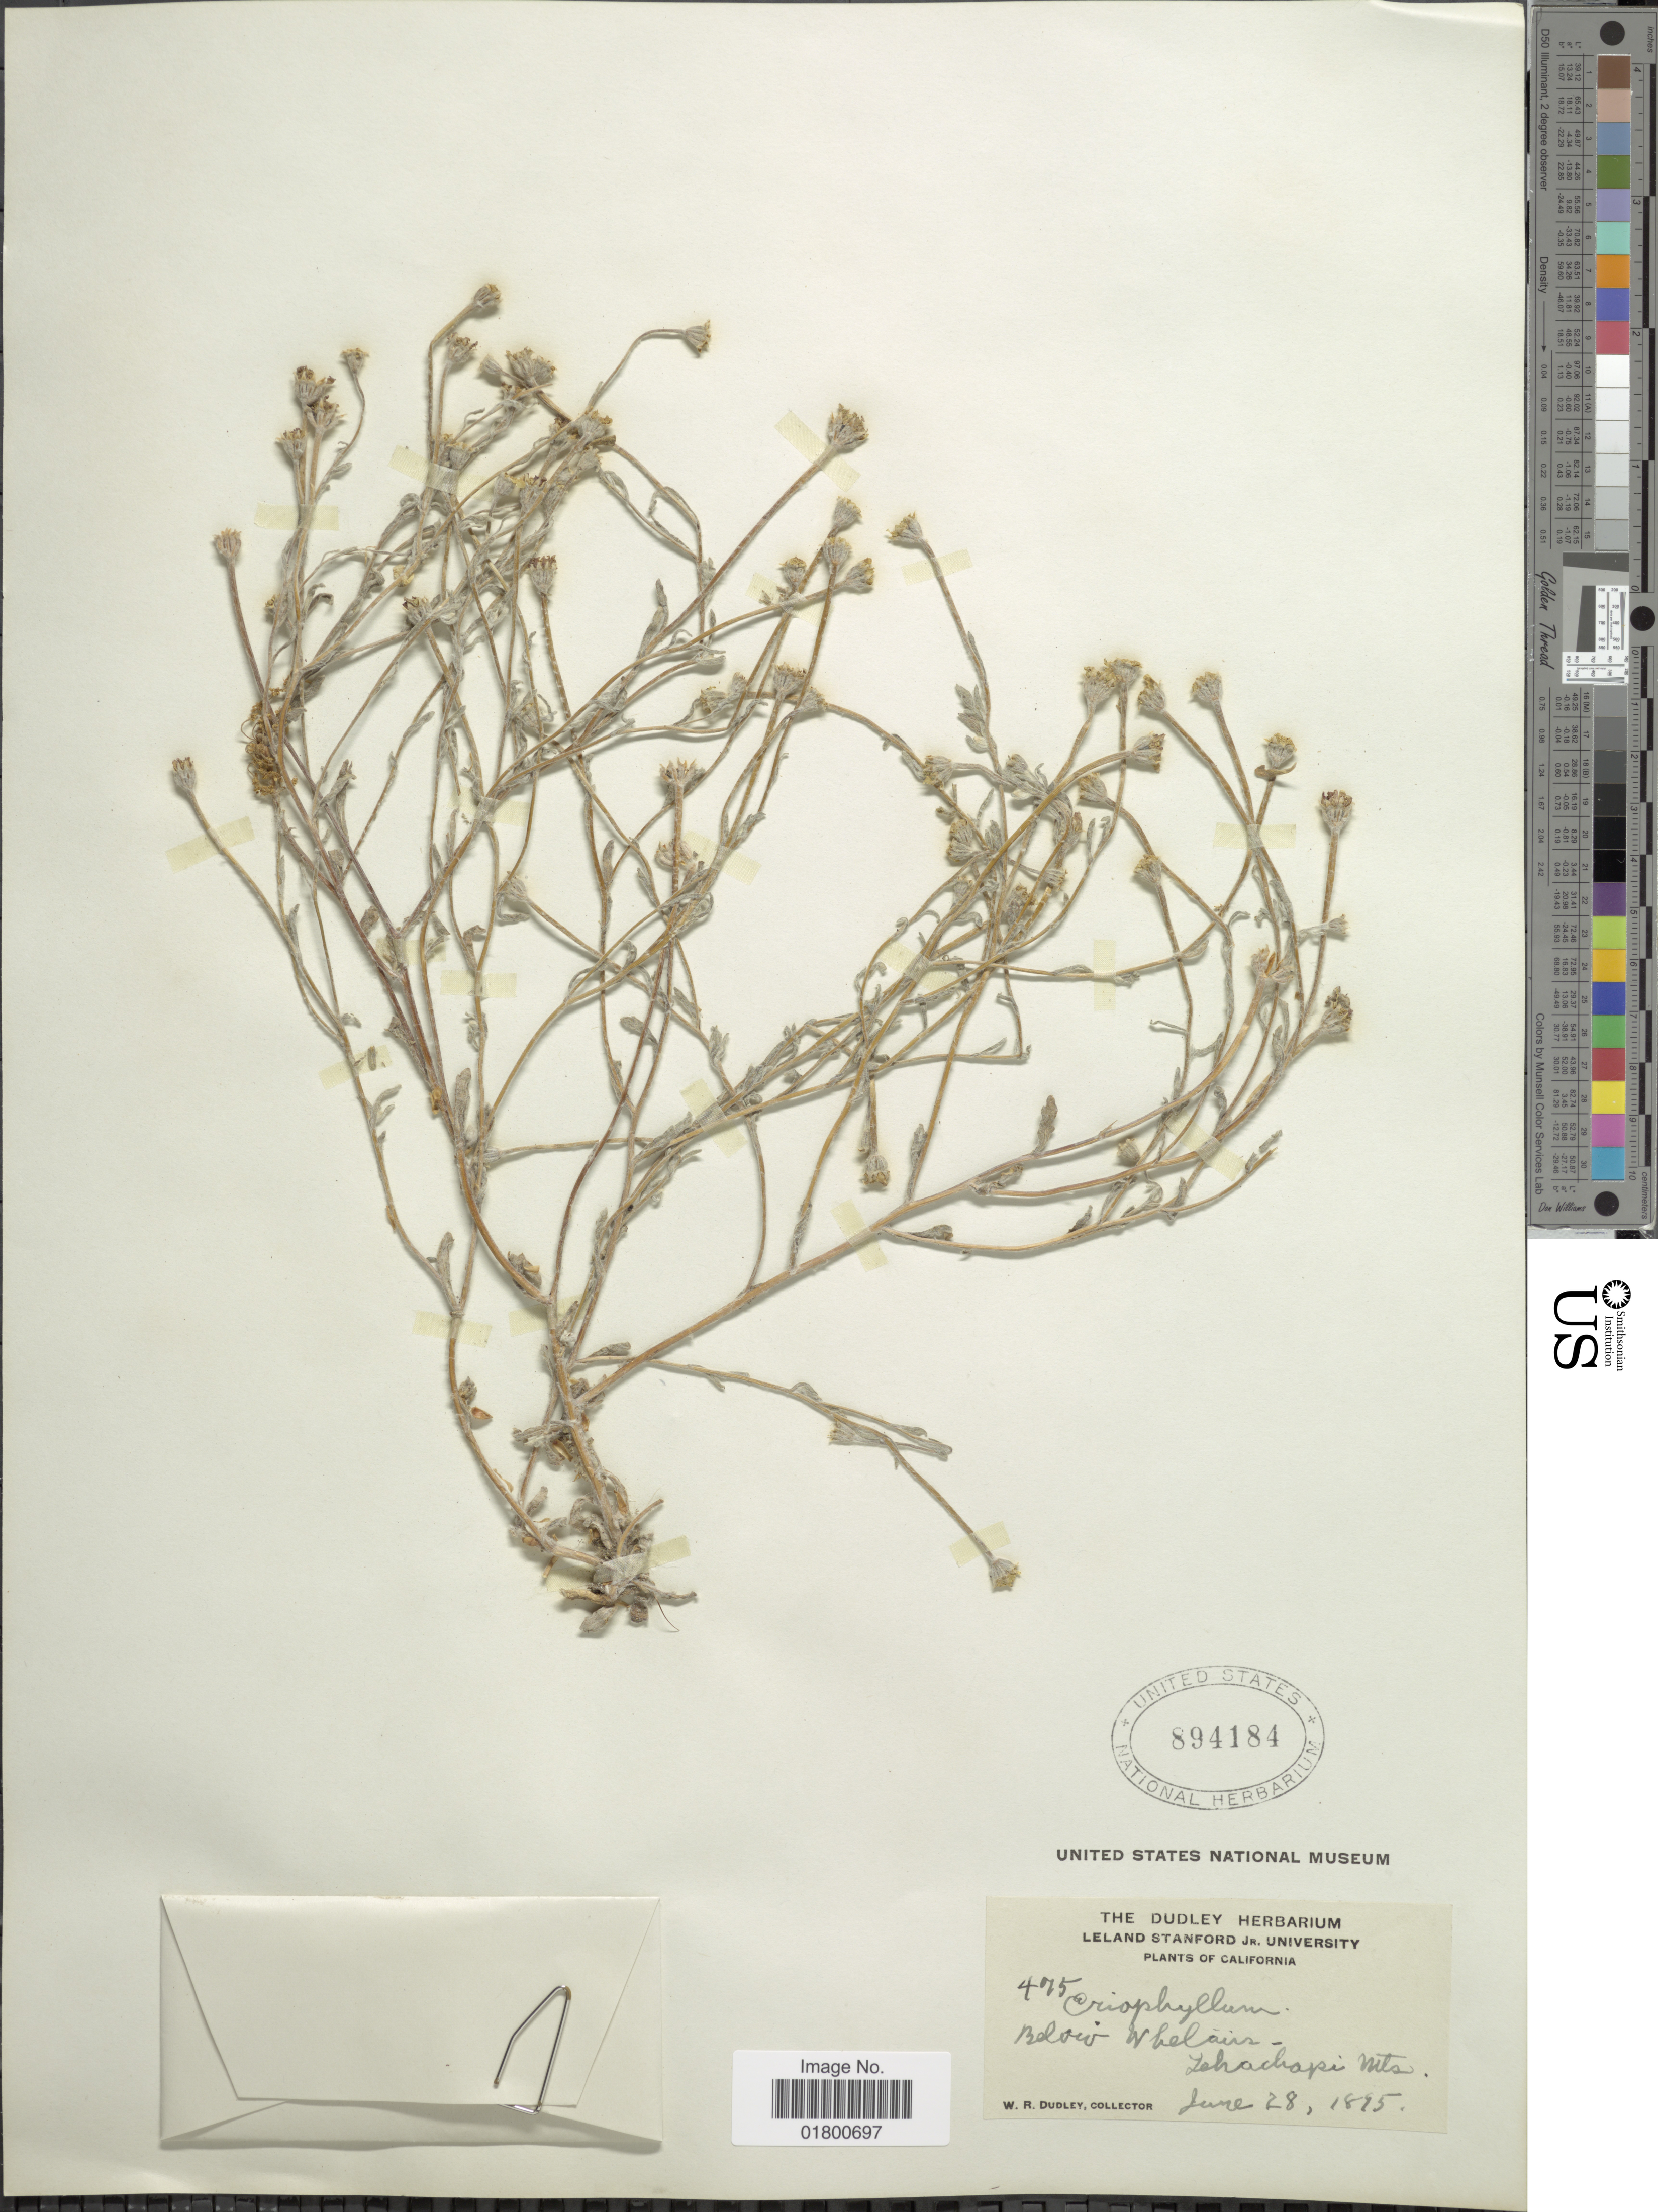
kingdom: Plantae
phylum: Tracheophyta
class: Magnoliopsida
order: Asterales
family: Asteraceae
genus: Eriophyllum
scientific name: Eriophyllum sp.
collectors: W. Dudley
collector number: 475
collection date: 1895-06-28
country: United States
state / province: California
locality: Below Whelans, Tehachapi Mts.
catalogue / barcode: US 894184